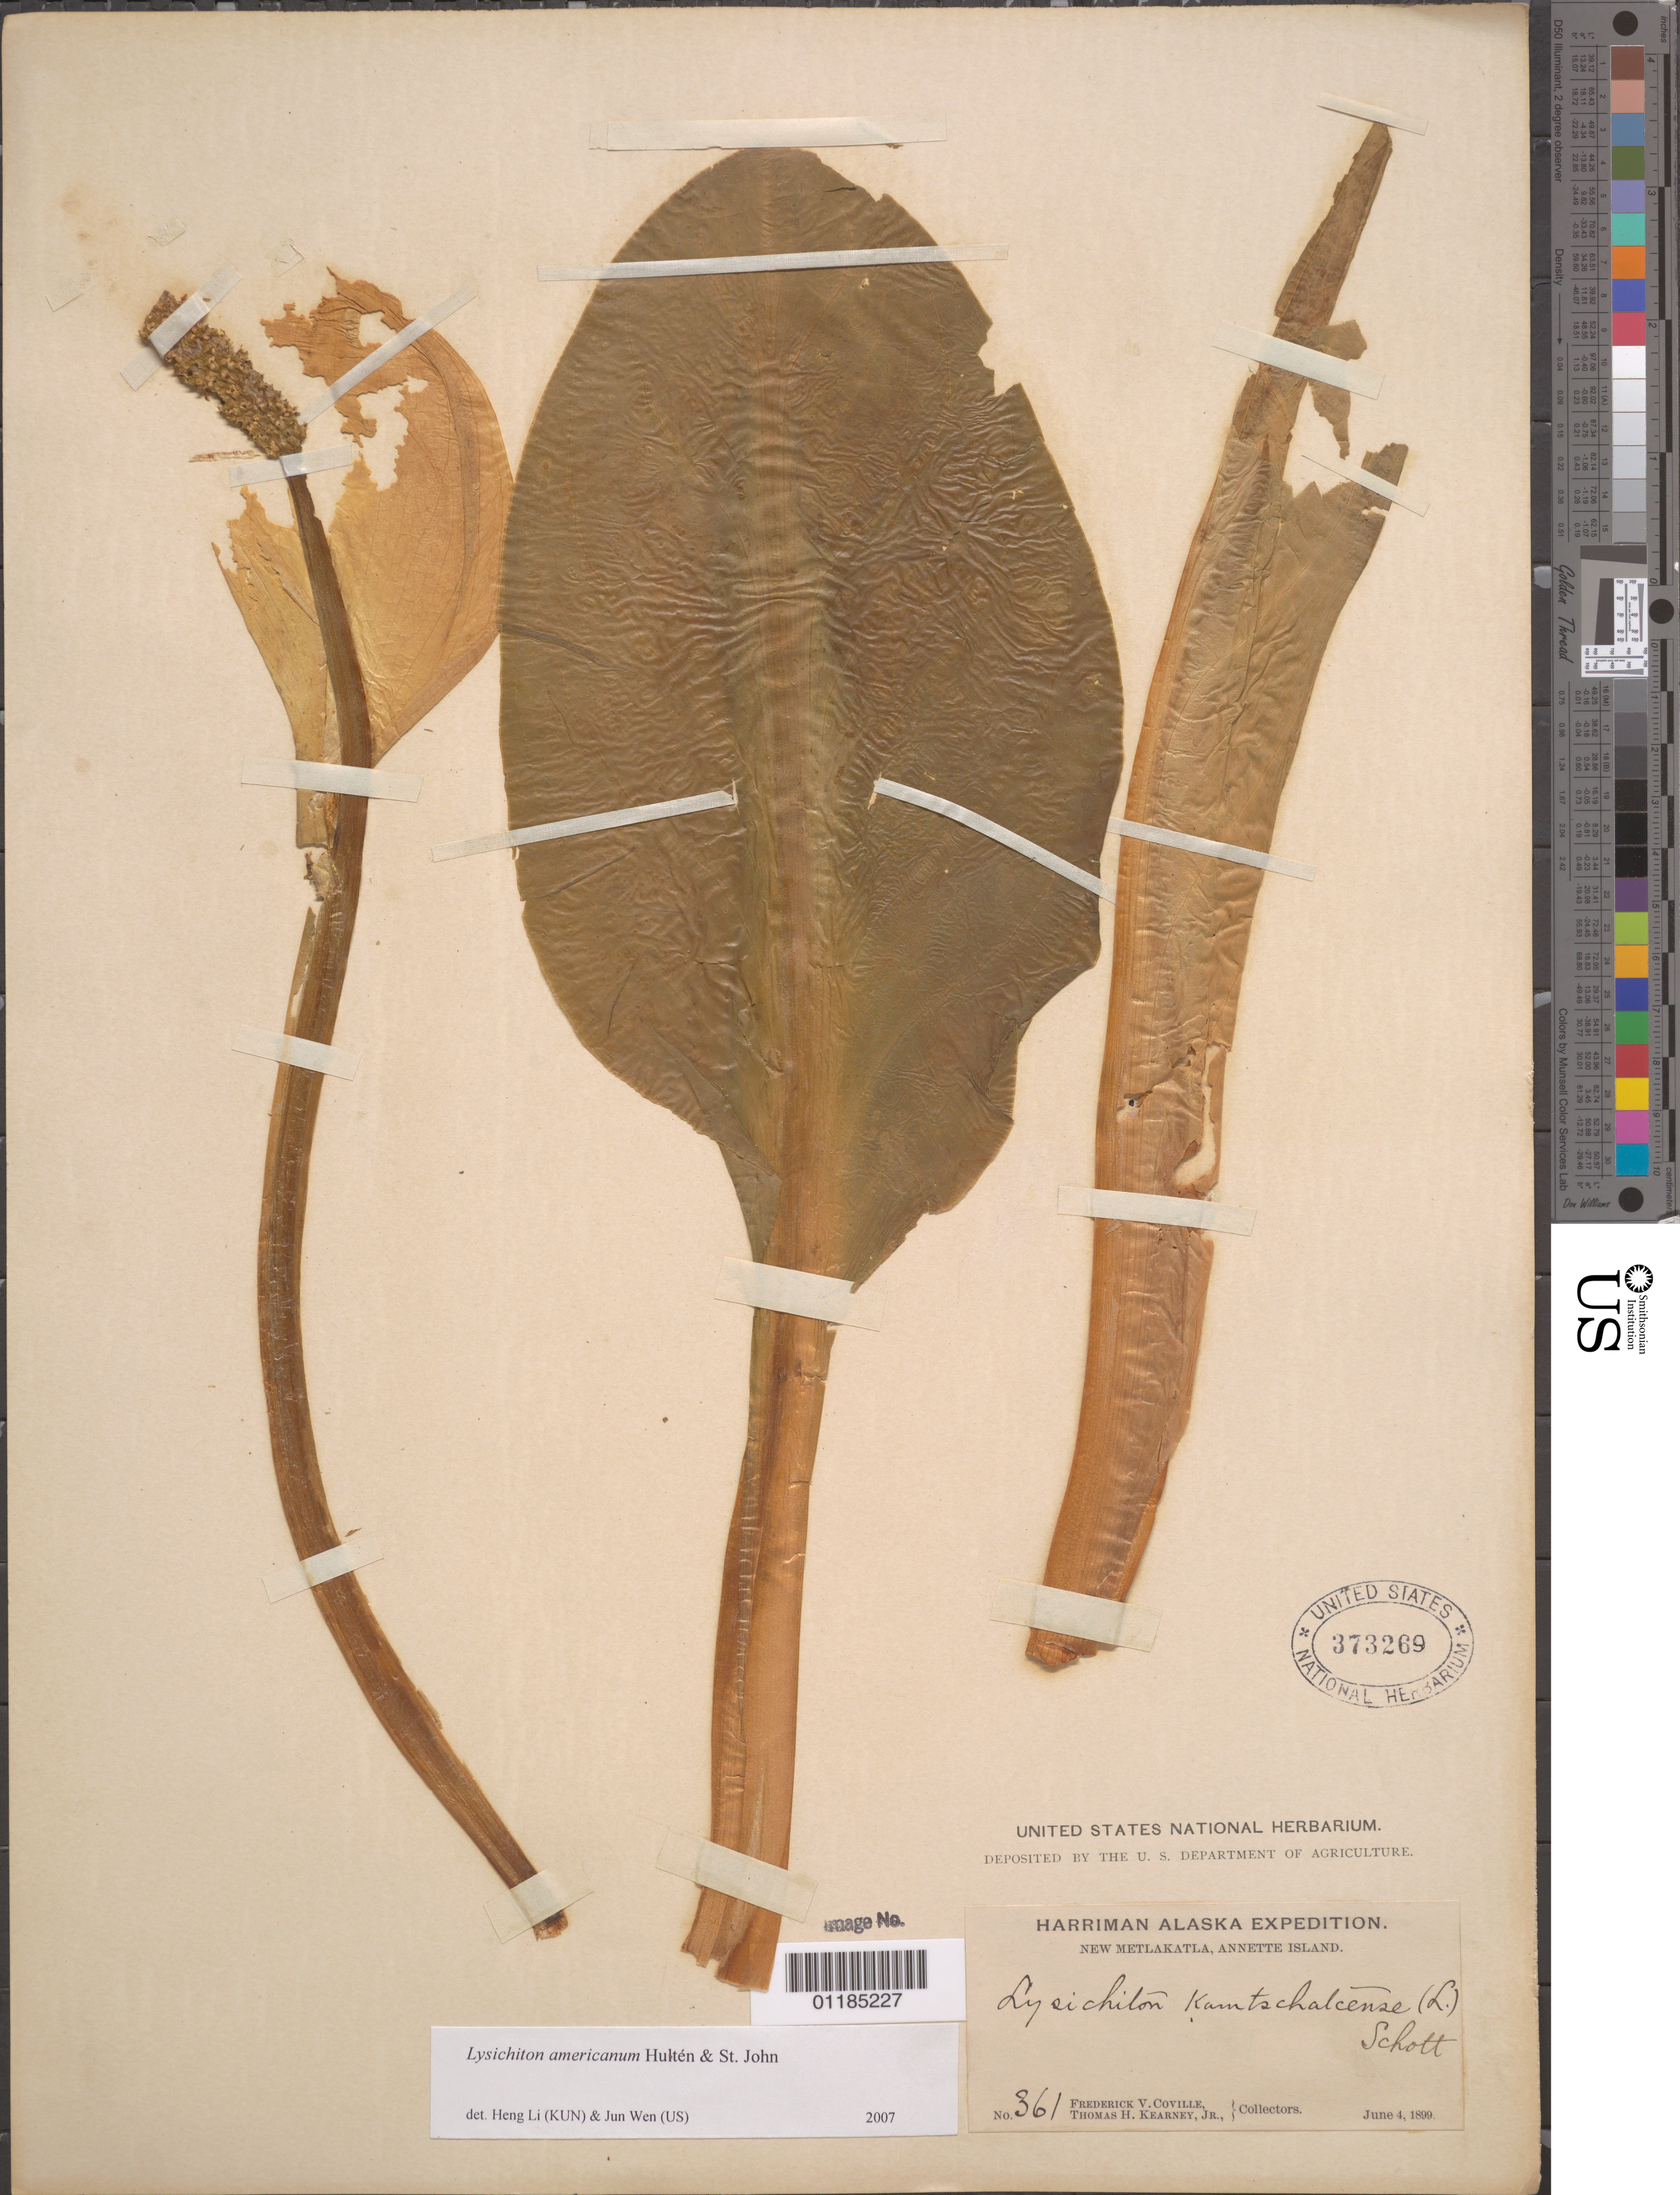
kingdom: Plantae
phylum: Tracheophyta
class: Liliopsida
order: Alismatales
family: Araceae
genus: Lysichiton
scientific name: Lysichiton americanus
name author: Hultén & H. St. John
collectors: F. V. Coville & T. H. Kearney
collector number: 361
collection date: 1899-06-04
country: United States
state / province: Alaska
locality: New Metlakatla, Annette Island.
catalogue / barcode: US 373269